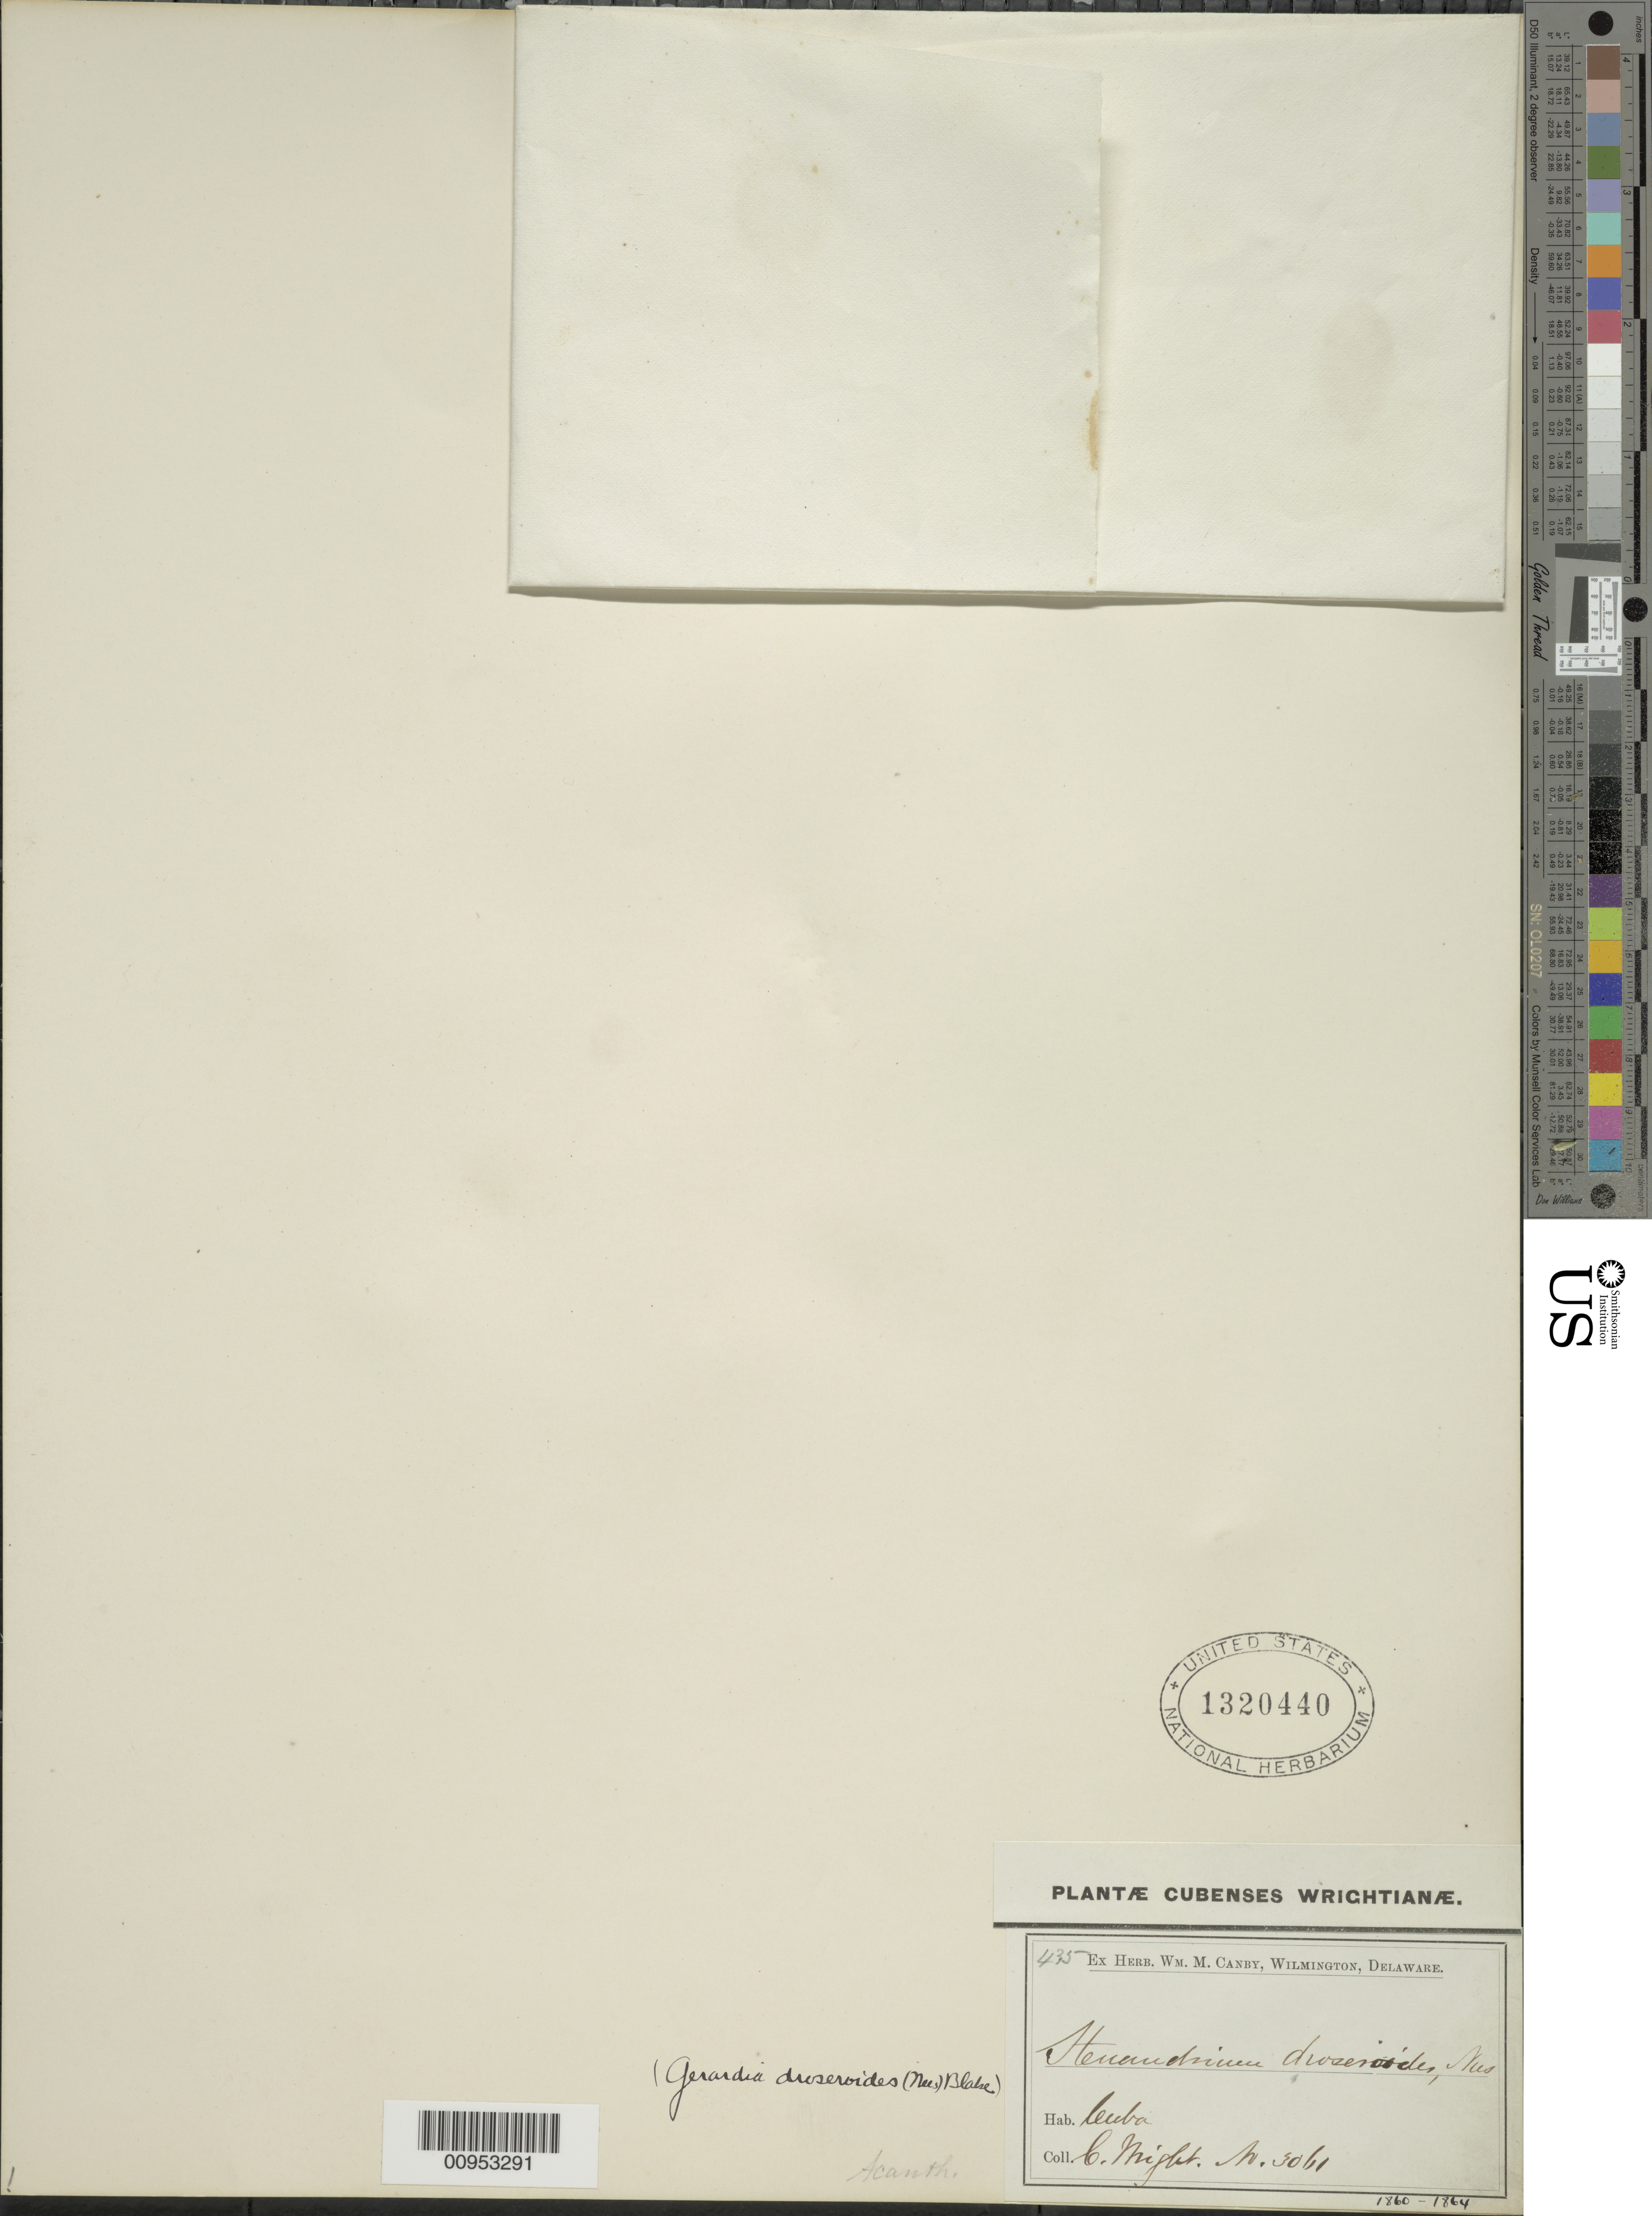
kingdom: Plantae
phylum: Tracheophyta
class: Magnoliopsida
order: Lamiales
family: Acanthaceae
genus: Stenandrium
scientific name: Stenandrium droseroides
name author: Nees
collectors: C. Wright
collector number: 3061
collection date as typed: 1865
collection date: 1865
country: Cuba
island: Cuba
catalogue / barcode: US 1320440